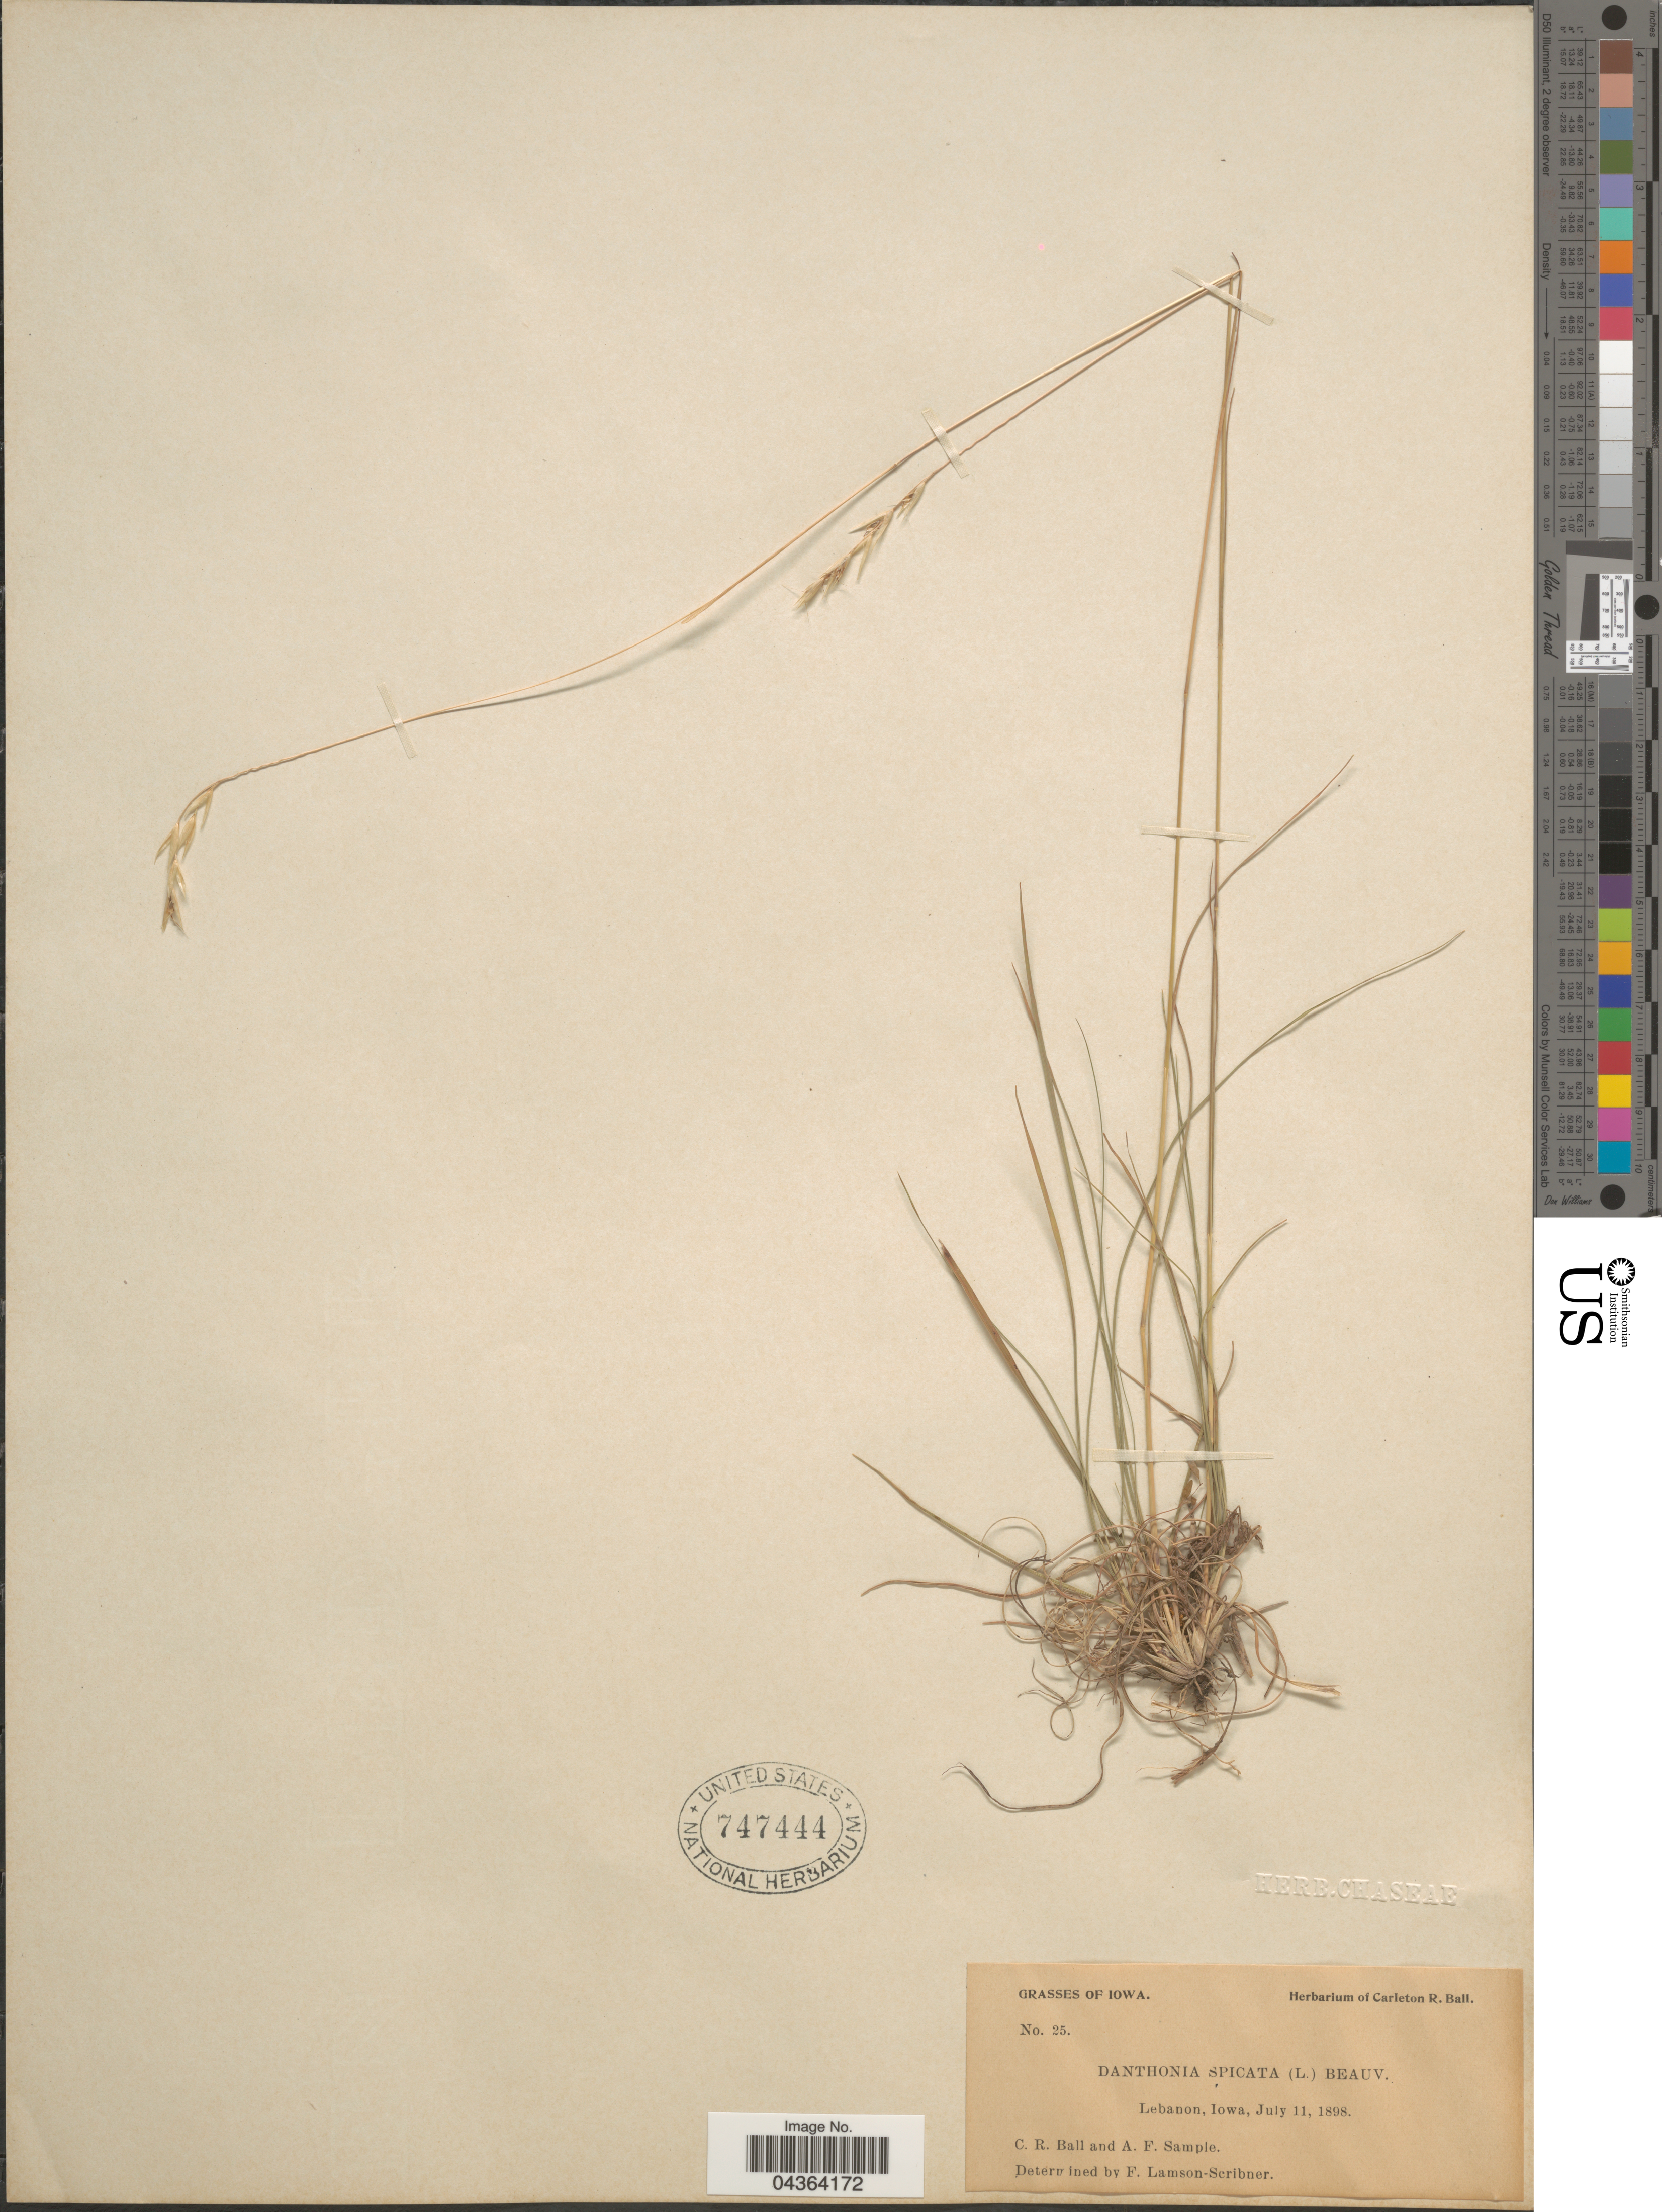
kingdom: Plantae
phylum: Tracheophyta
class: Liliopsida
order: Poales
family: Poaceae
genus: Danthonia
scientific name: Danthonia spicata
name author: (L.) P. Beauv. ex Roem. & Schult.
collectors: C. R. Ball & A. Sample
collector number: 25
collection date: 1898-07-11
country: United States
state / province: Iowa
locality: Lebanon.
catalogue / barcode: US 747444